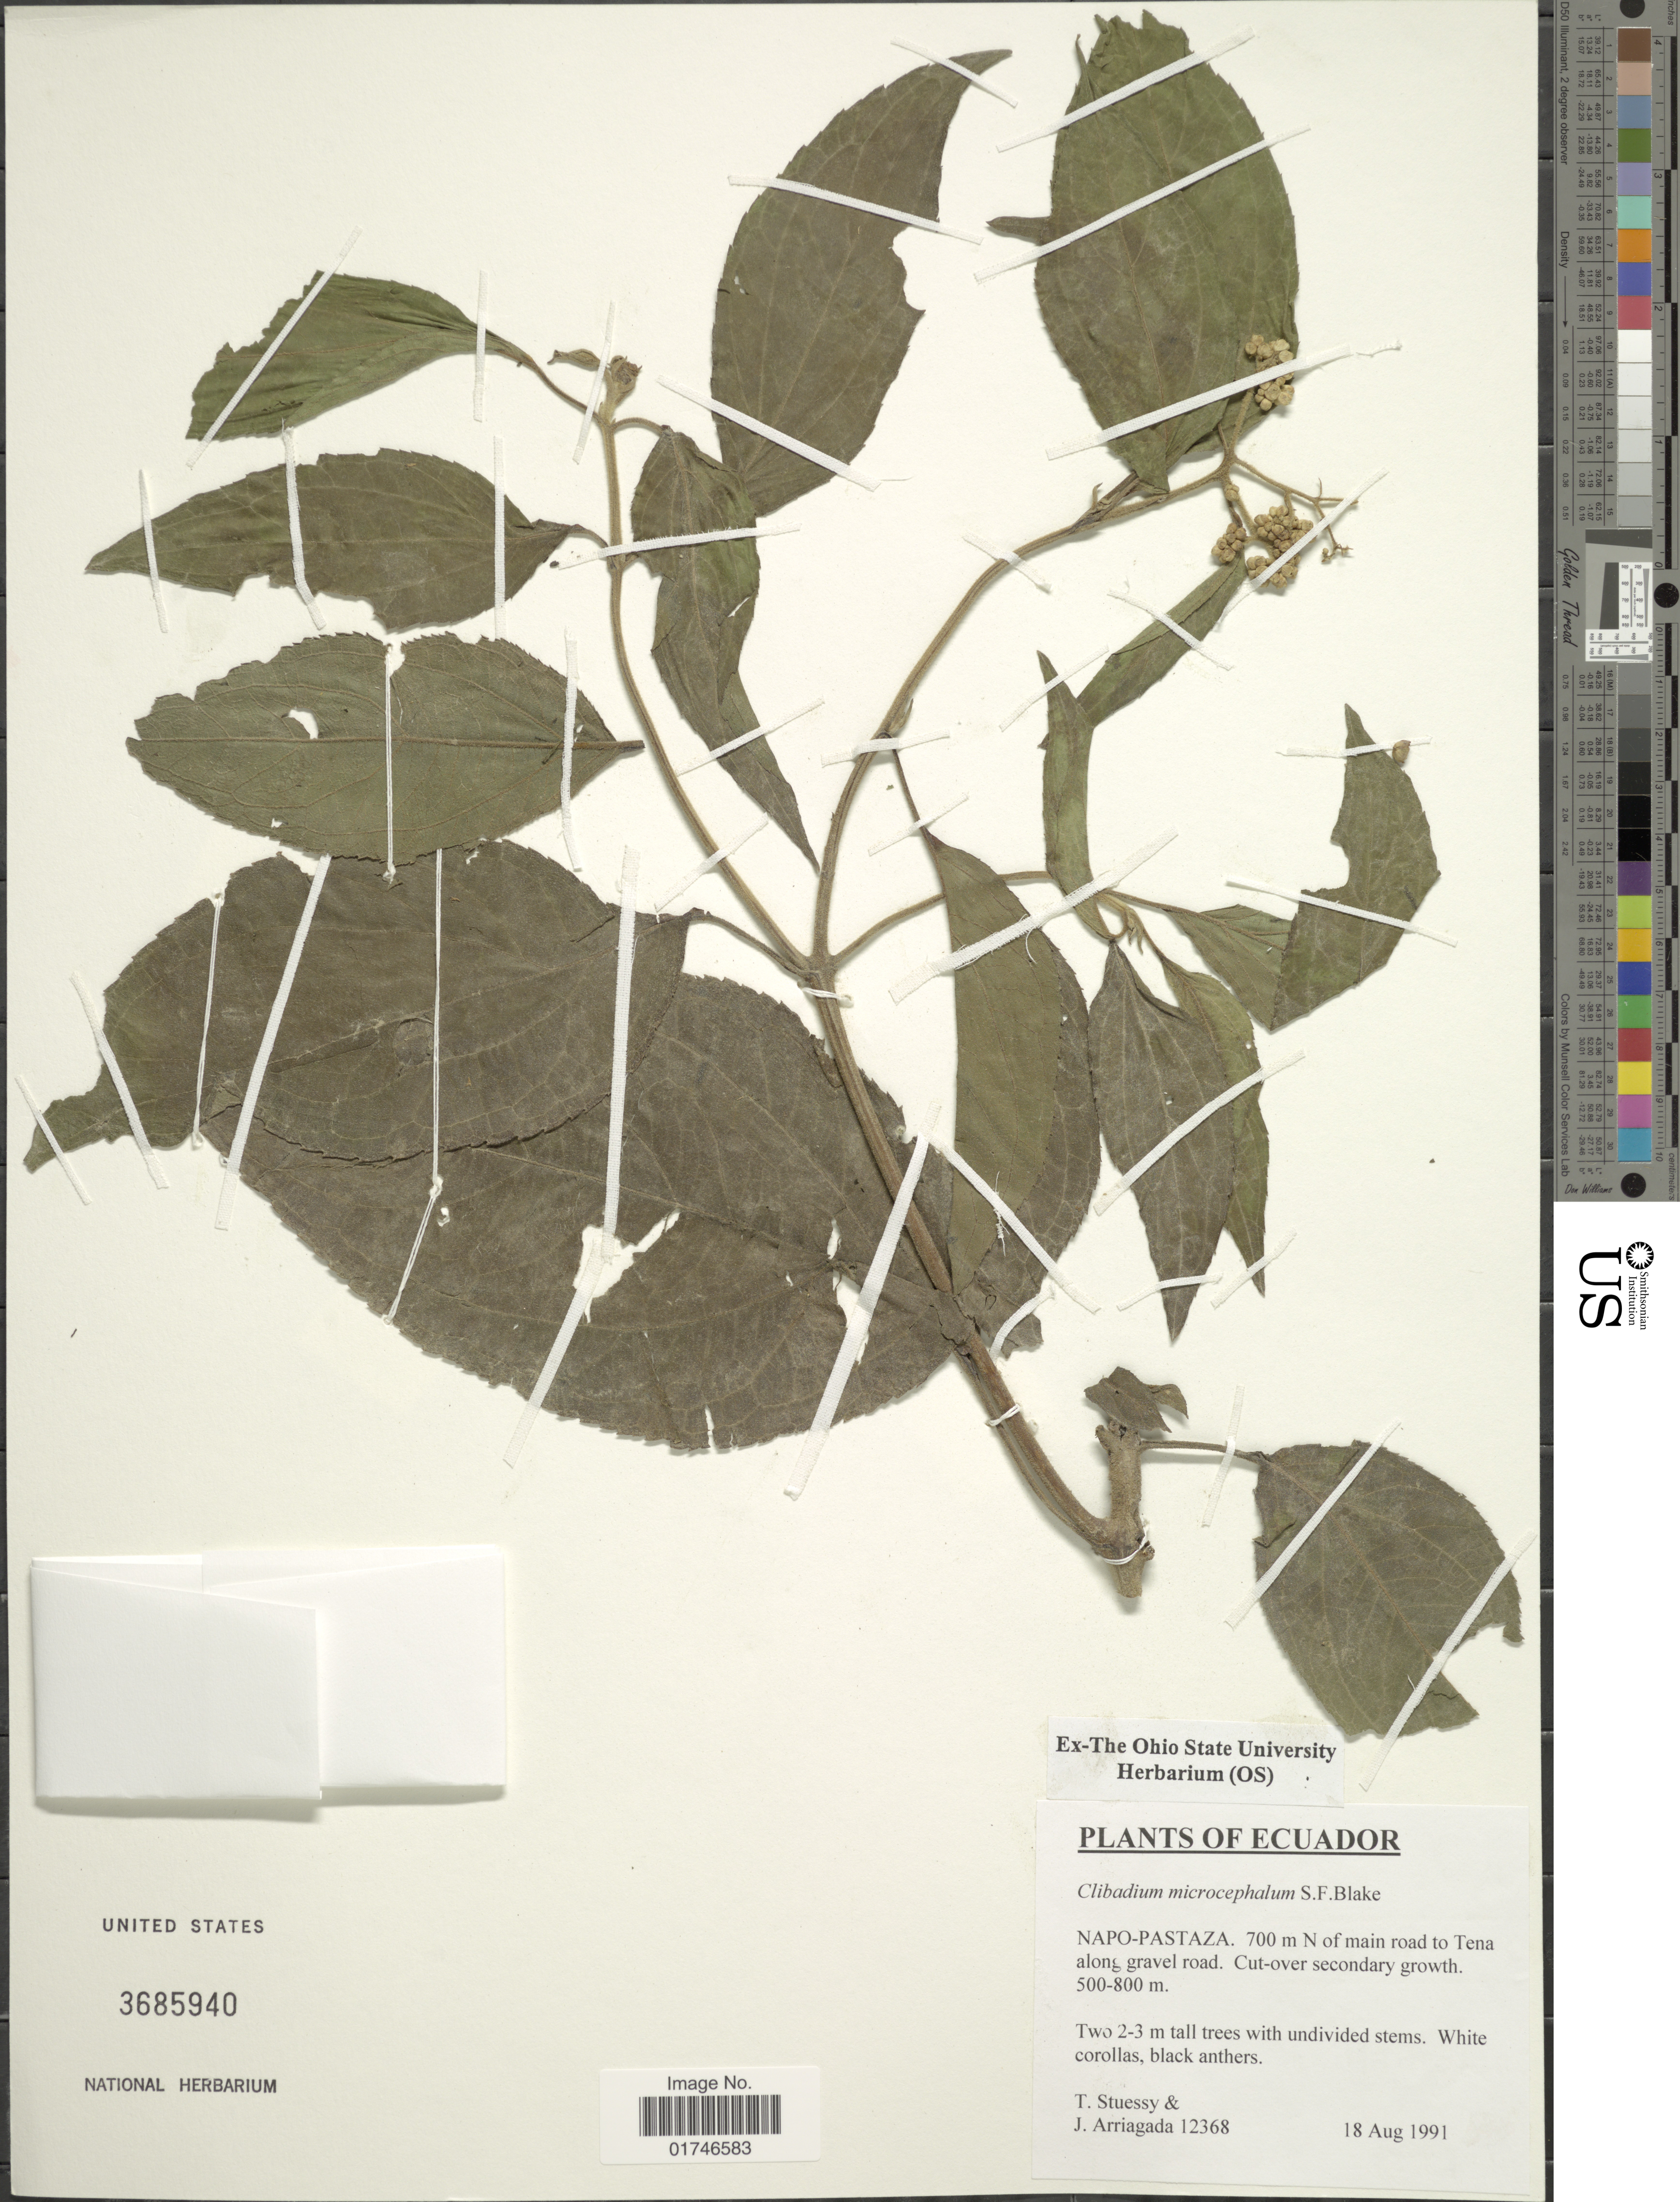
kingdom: Plantae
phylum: Tracheophyta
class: Magnoliopsida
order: Asterales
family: Asteraceae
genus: Clibadium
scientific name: Clibadium microcephalum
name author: S.F. Blake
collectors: T. Stuessy & J. Arriagada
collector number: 12368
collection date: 1991-09-29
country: Ecuador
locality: Napo-Pastaza. 700m N of main road to Tena along gravel road.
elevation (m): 500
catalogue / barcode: US 3685940